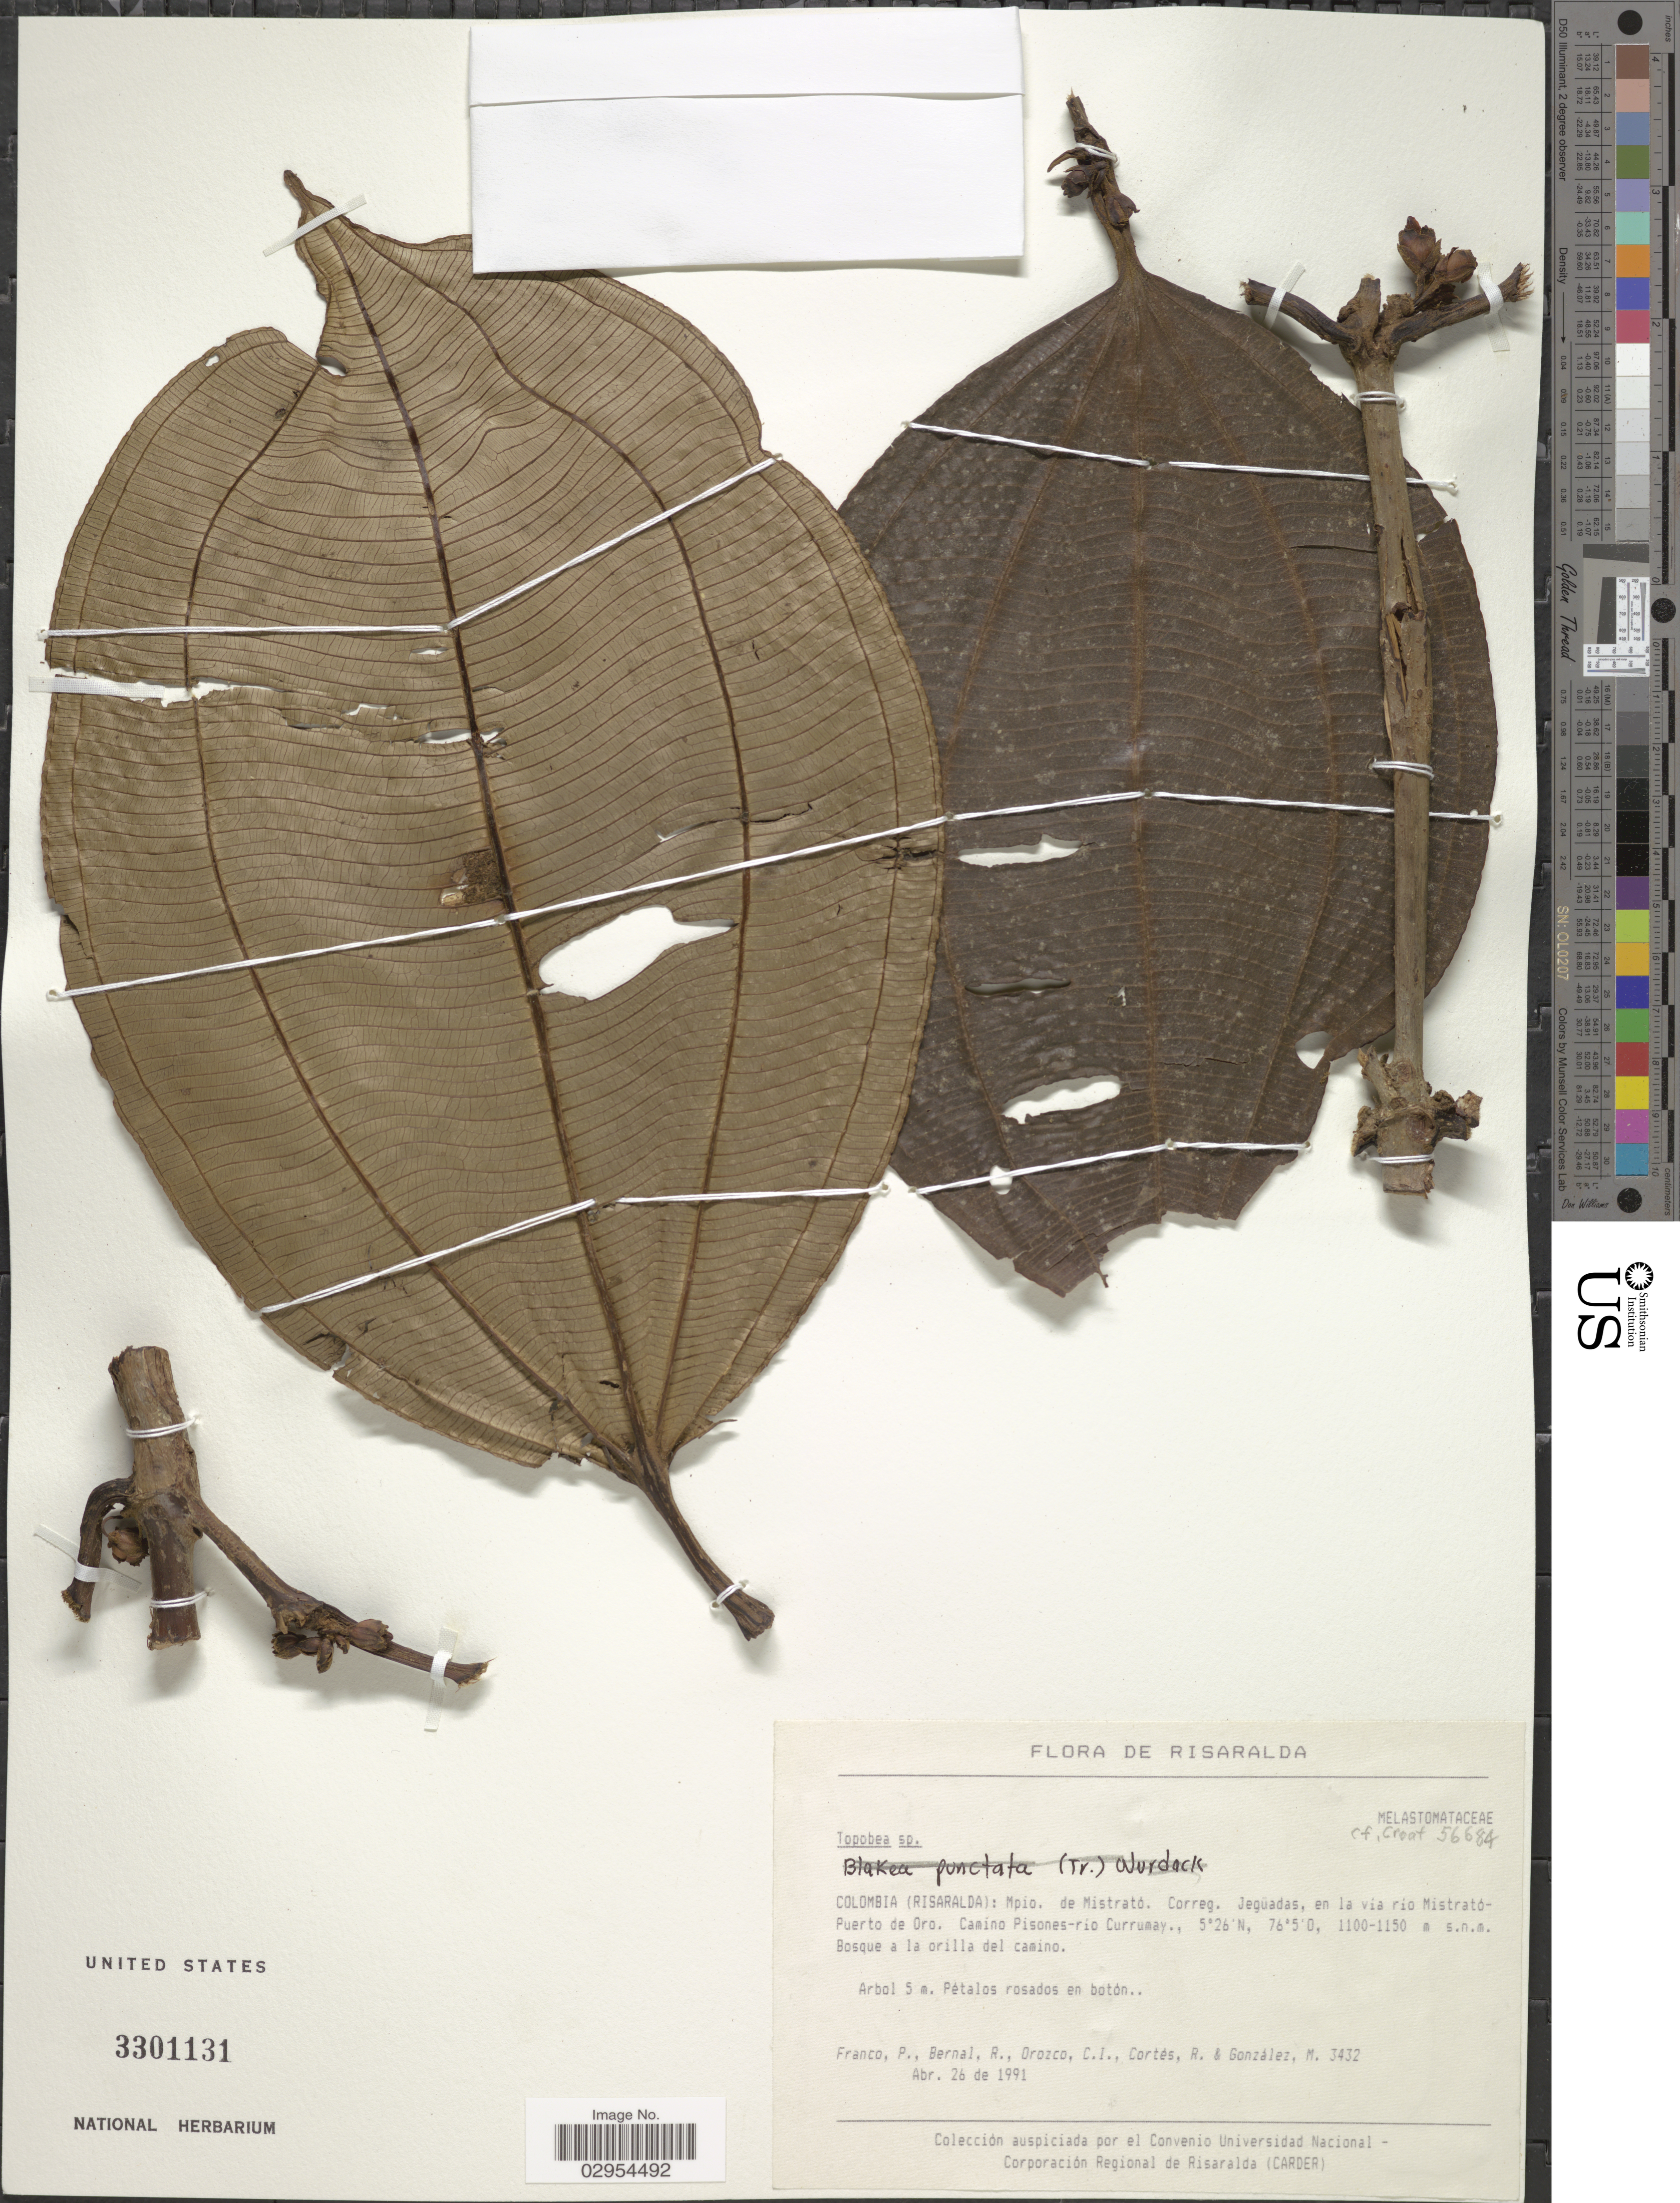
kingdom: Plantae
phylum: Tracheophyta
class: Magnoliopsida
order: Myrtales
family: Melastomataceae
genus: Topobea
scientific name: Topobea sp.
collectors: P. Franco, R. Bernal, C. I. Orozco, R. Cortés & M. González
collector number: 3432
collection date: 1991-04-26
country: Colombia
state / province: Risaralda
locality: Mpio. de Mistrató. Correg. Jegüadas, en la via río Mistrató-Puerto de Oro. Camino Pisones-rio Currumay.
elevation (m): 1100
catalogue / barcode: US 3301131